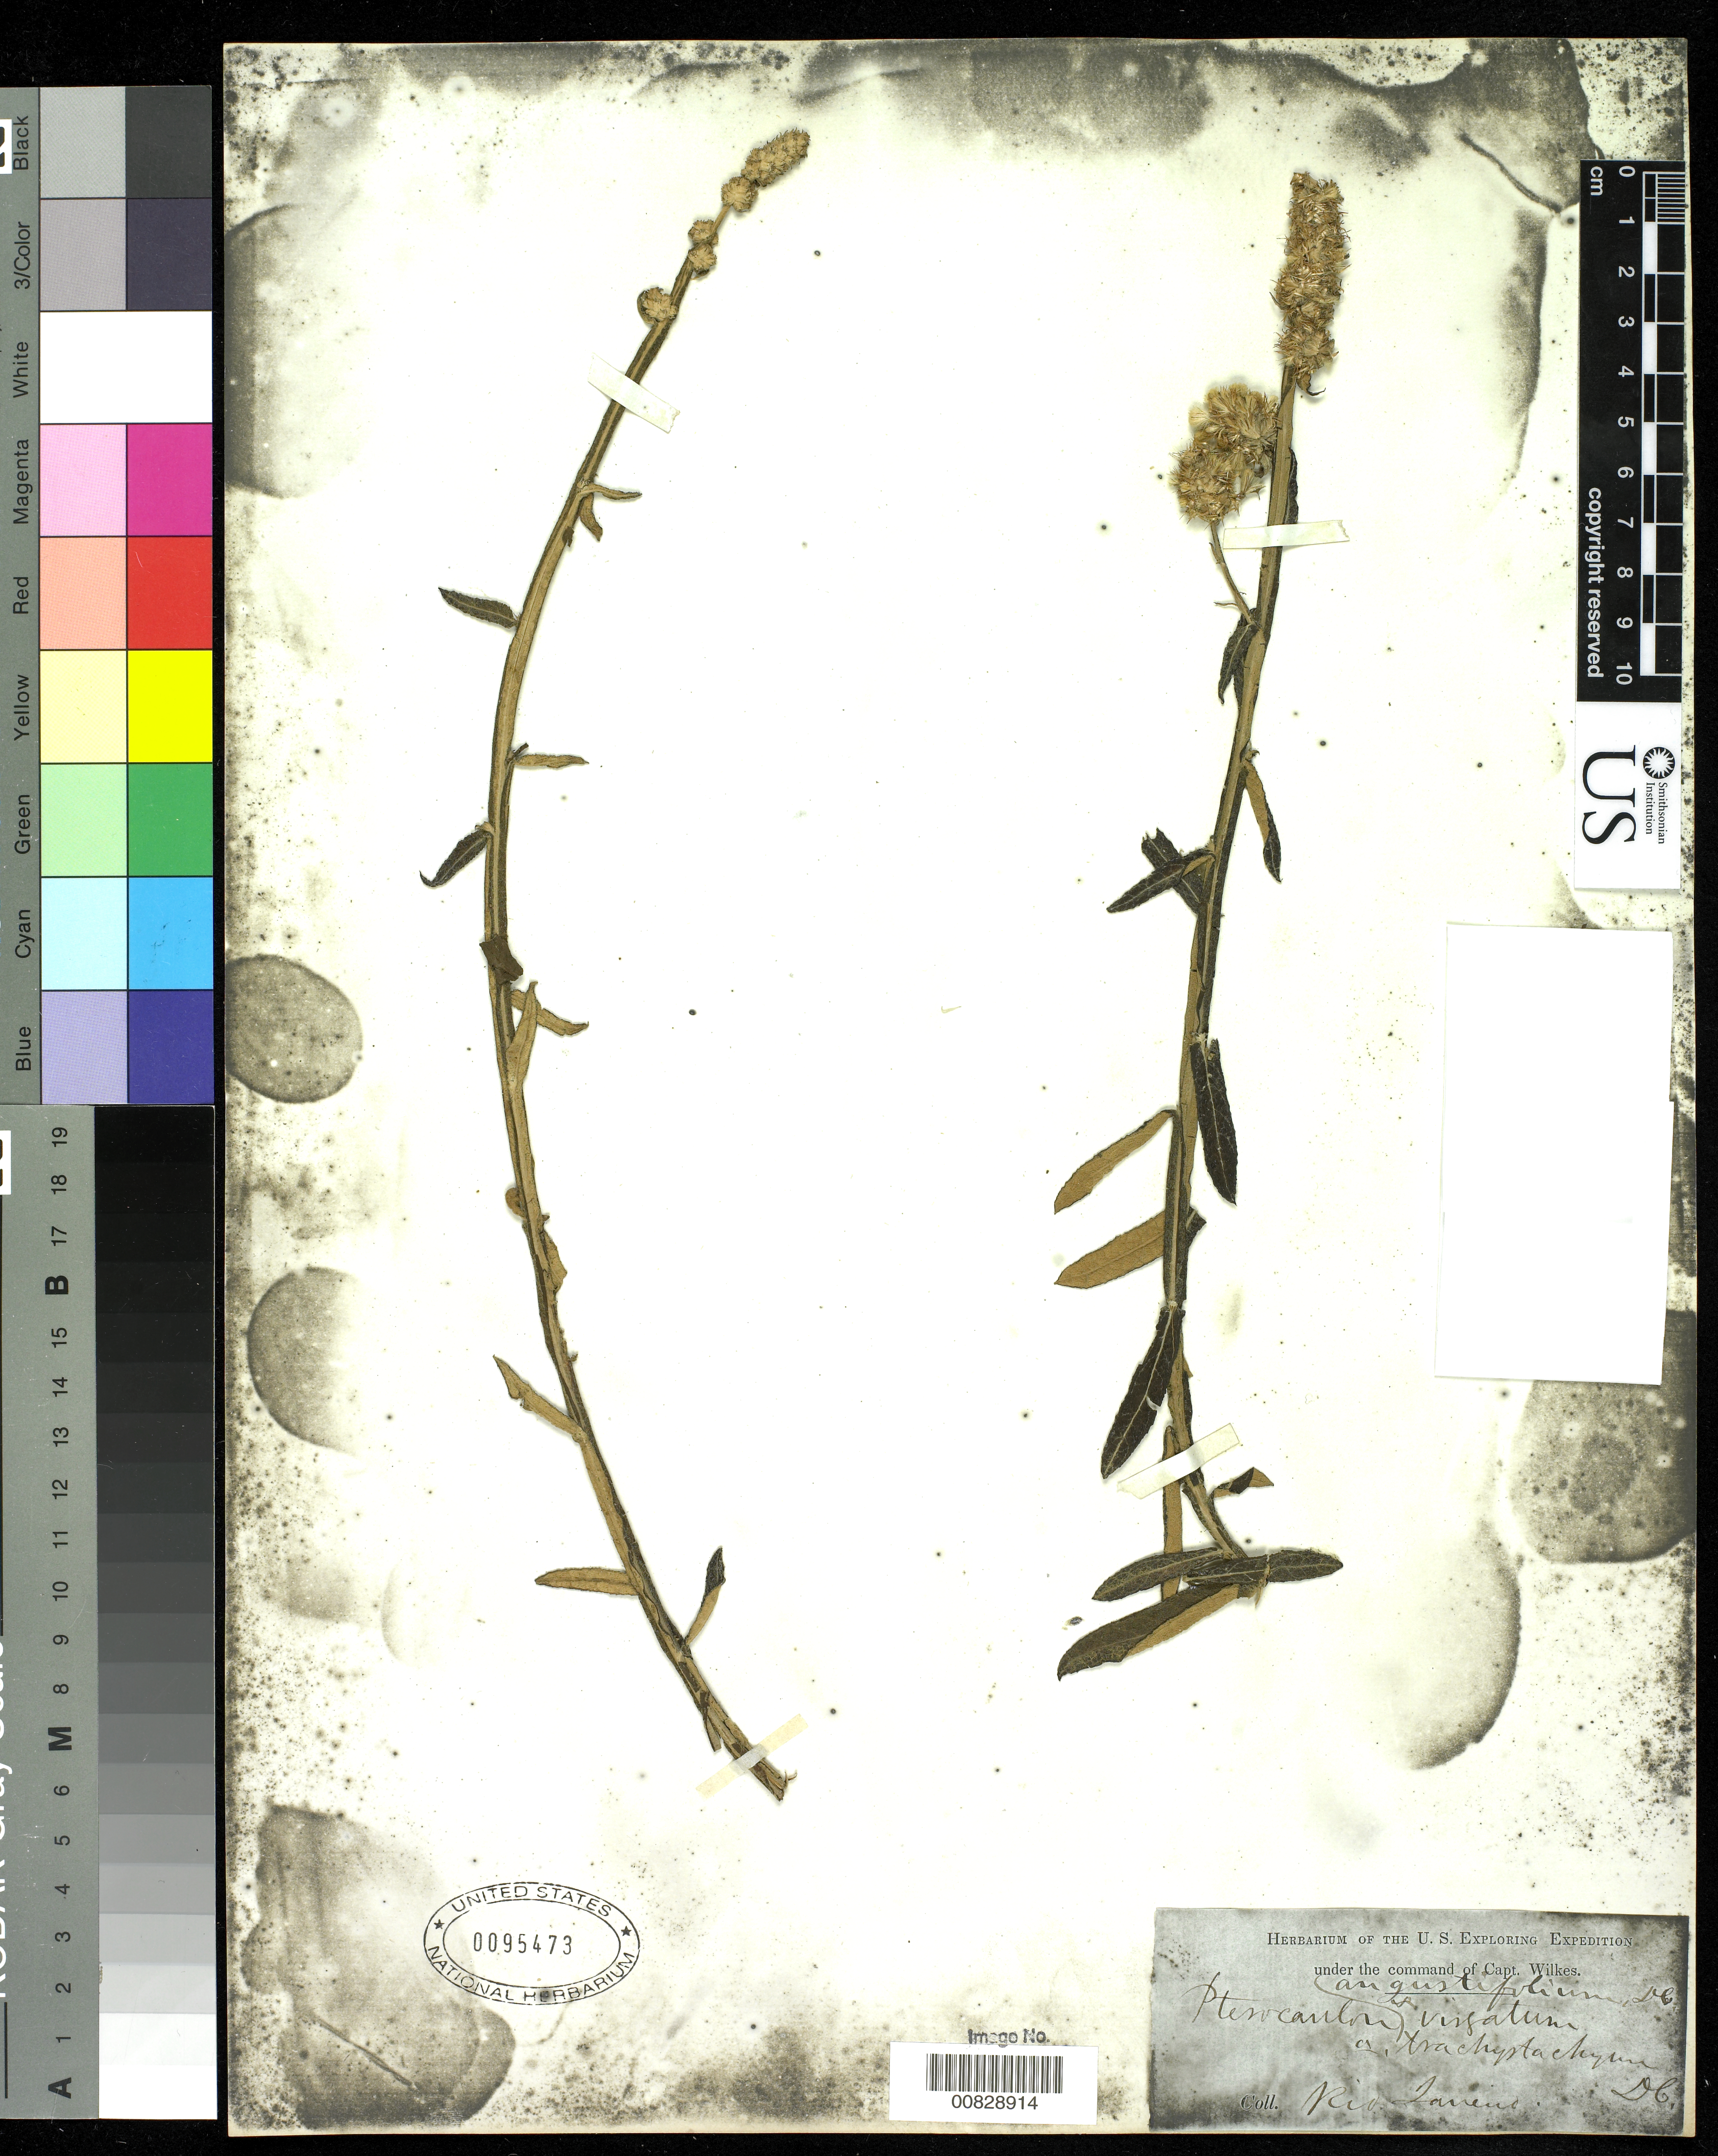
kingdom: Plantae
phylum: Tracheophyta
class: Magnoliopsida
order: Asterales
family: Asteraceae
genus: Pterocaulon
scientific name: Pterocaulon virgatum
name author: (L.) DC.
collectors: Wilkes Explor. Exped.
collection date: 1838/1842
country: Brazil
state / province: Rio de Janeiro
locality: Rio Janerio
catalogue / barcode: US 95473